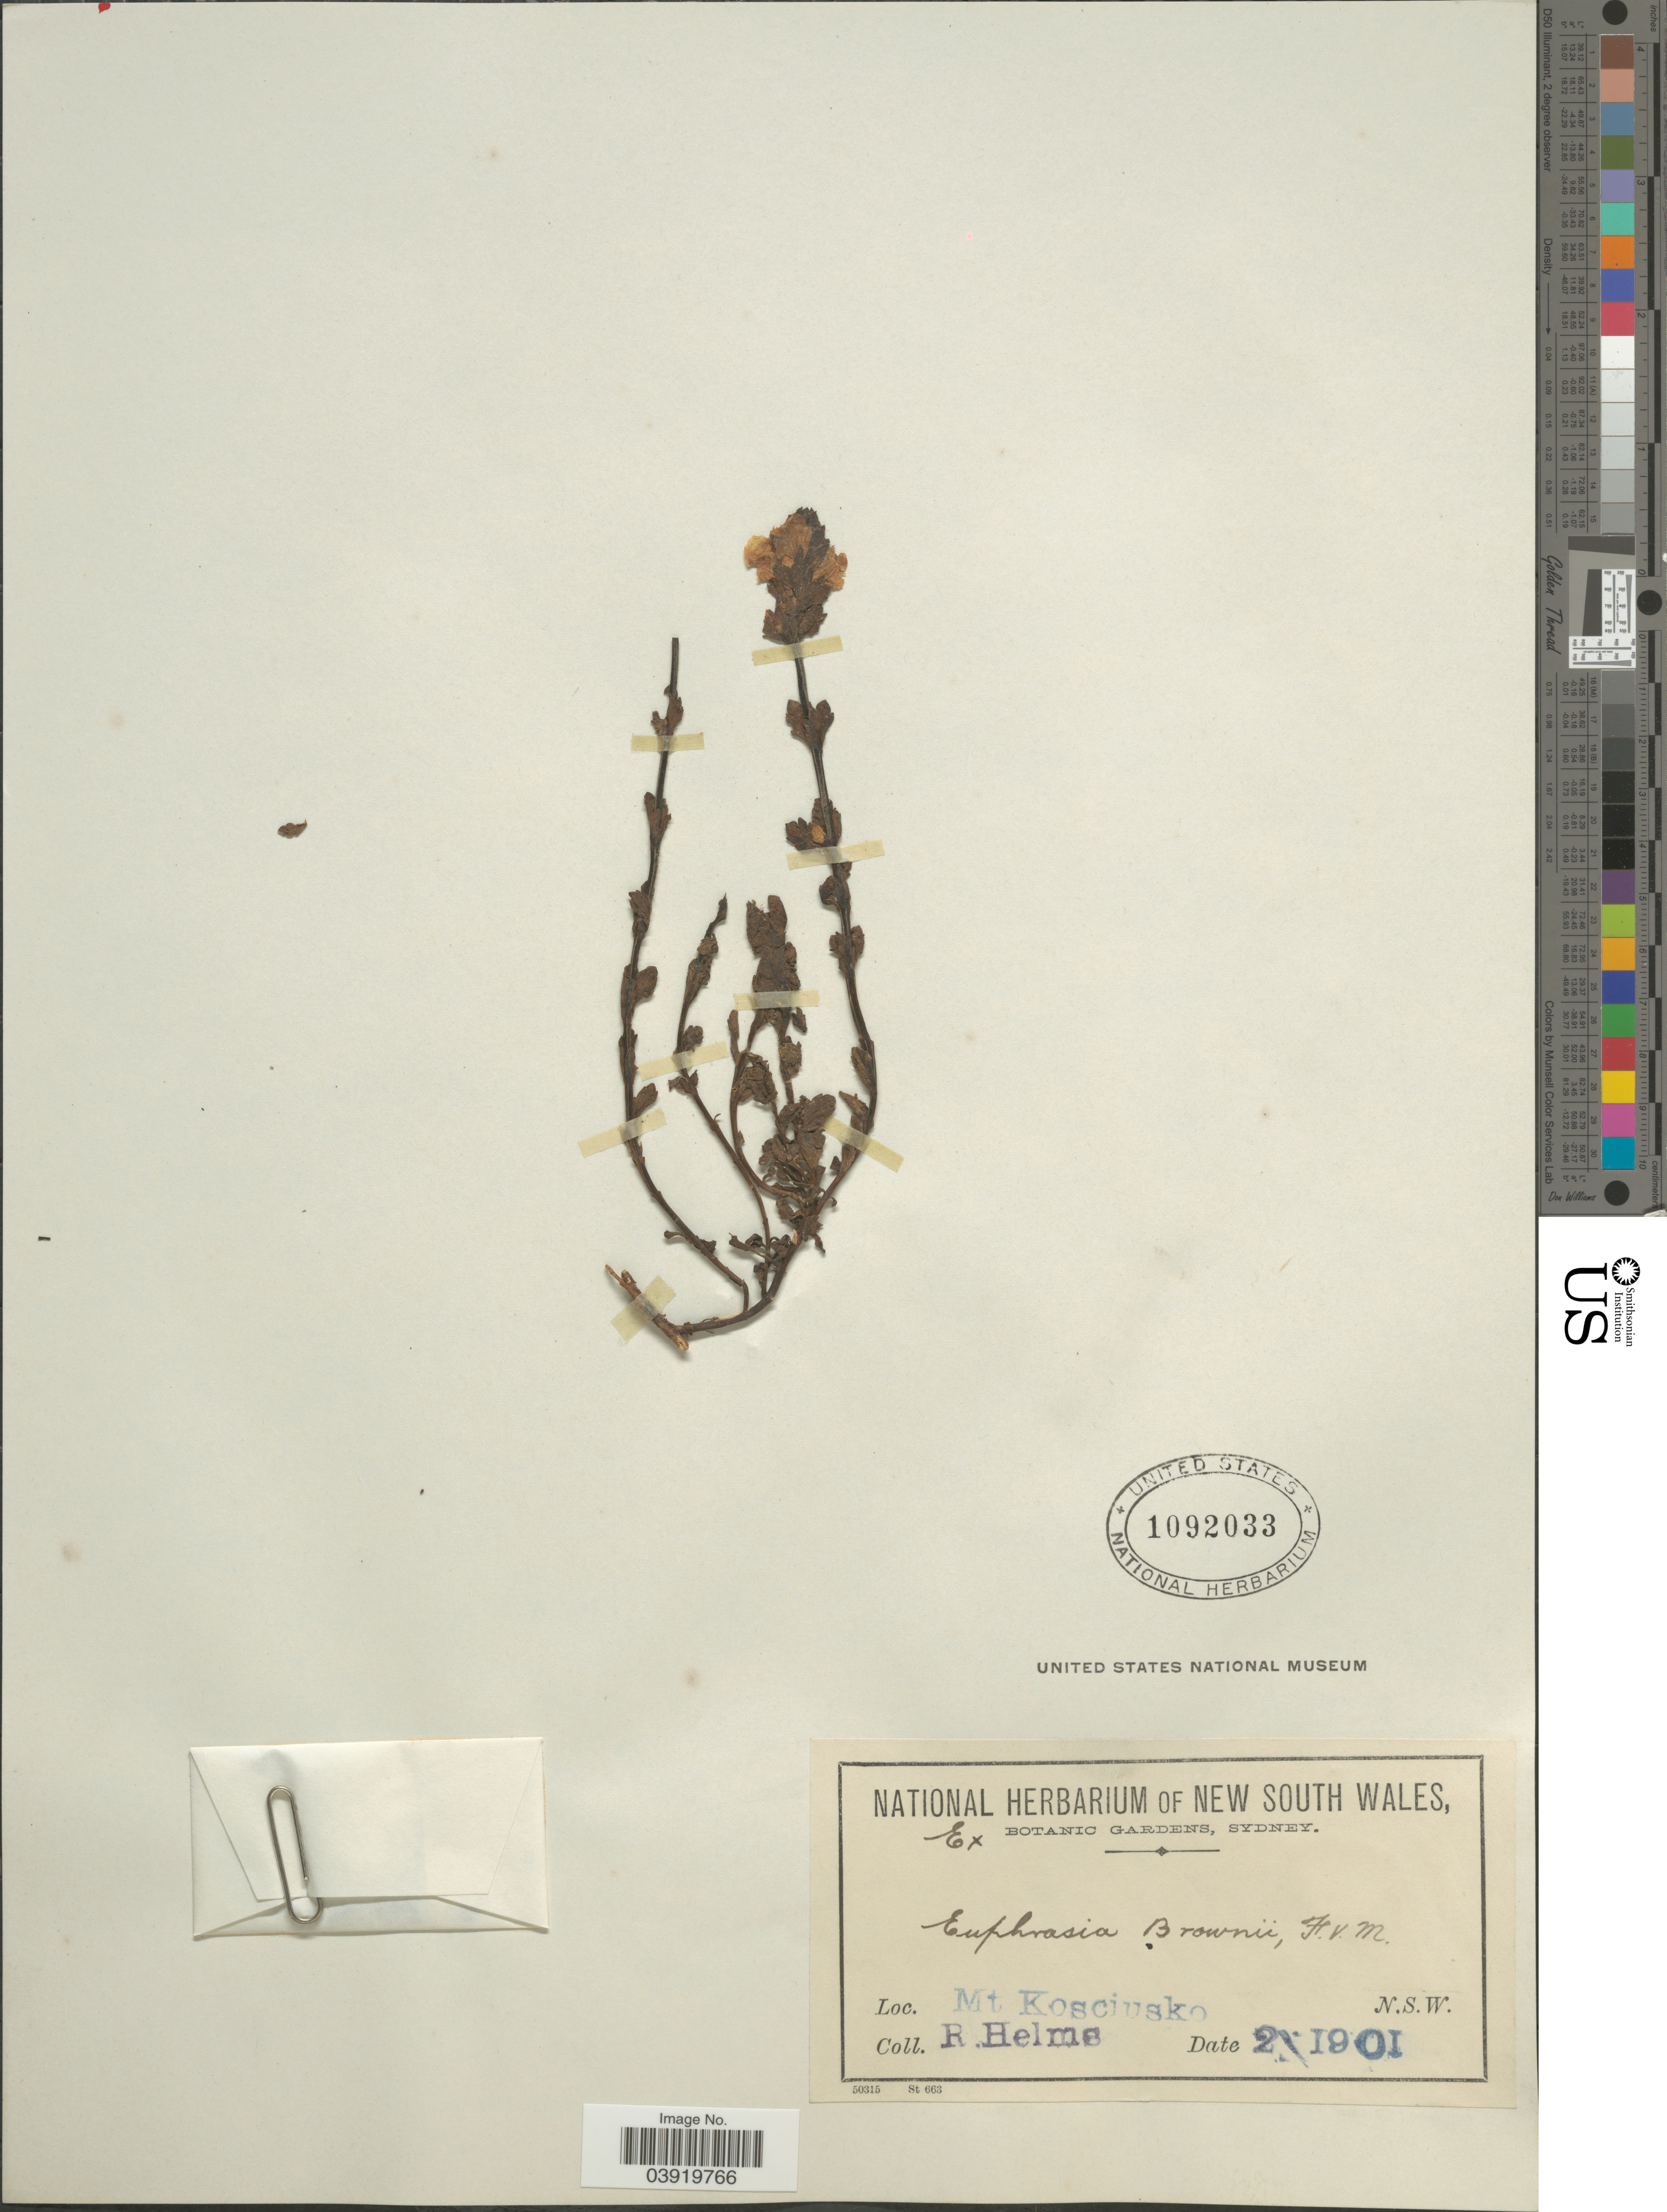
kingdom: Plantae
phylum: Tracheophyta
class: Magnoliopsida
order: Lamiales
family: Orobanchaceae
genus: Euphrasia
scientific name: Euphrasia brownii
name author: F. Muell.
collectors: R. Helms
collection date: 1901-02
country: Australia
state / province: New South Wales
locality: Mt. Koscuisko.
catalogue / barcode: US 1092033